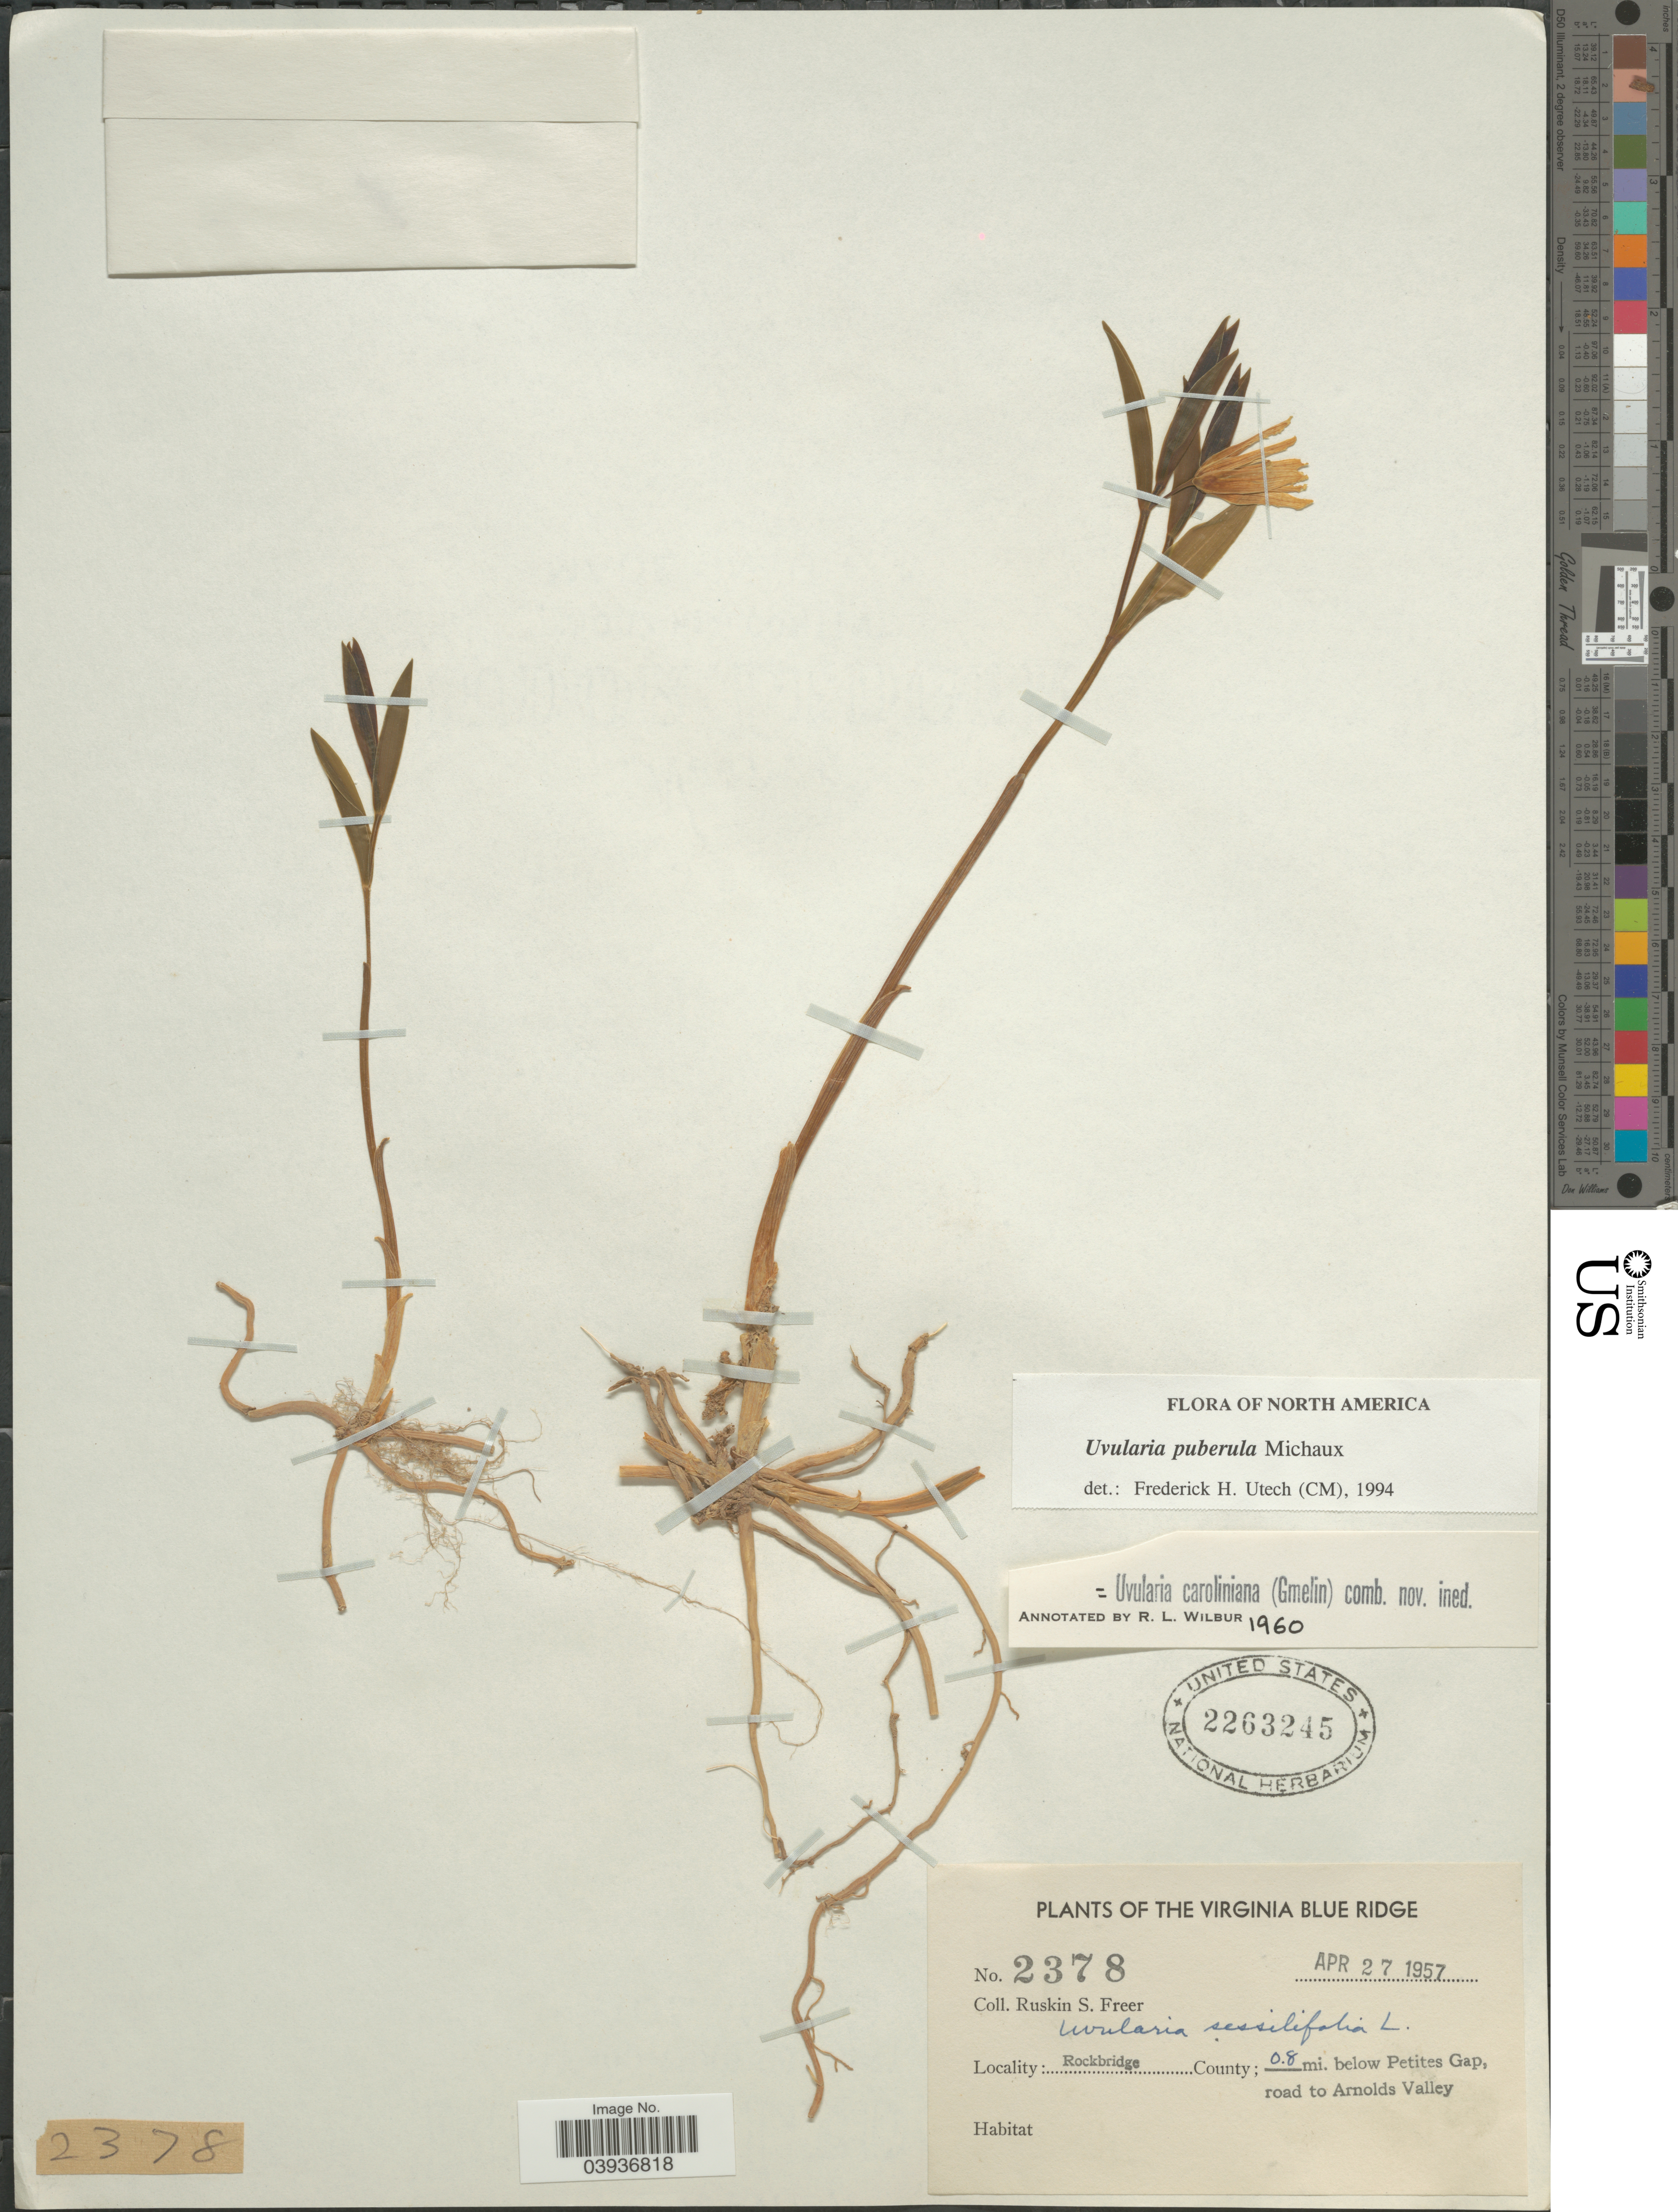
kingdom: Plantae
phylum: Tracheophyta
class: Liliopsida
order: Liliales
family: Colchicaceae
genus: Uvularia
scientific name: Uvularia puberula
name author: Michx.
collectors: R. Freer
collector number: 2378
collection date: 1957-04-27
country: United States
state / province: Virginia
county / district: Rockbridge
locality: The Virginia Blue Ridge. Rockbridge County; 0.8 mi. below Petites Gap, road to Arnolds Valley.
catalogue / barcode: US 2263245